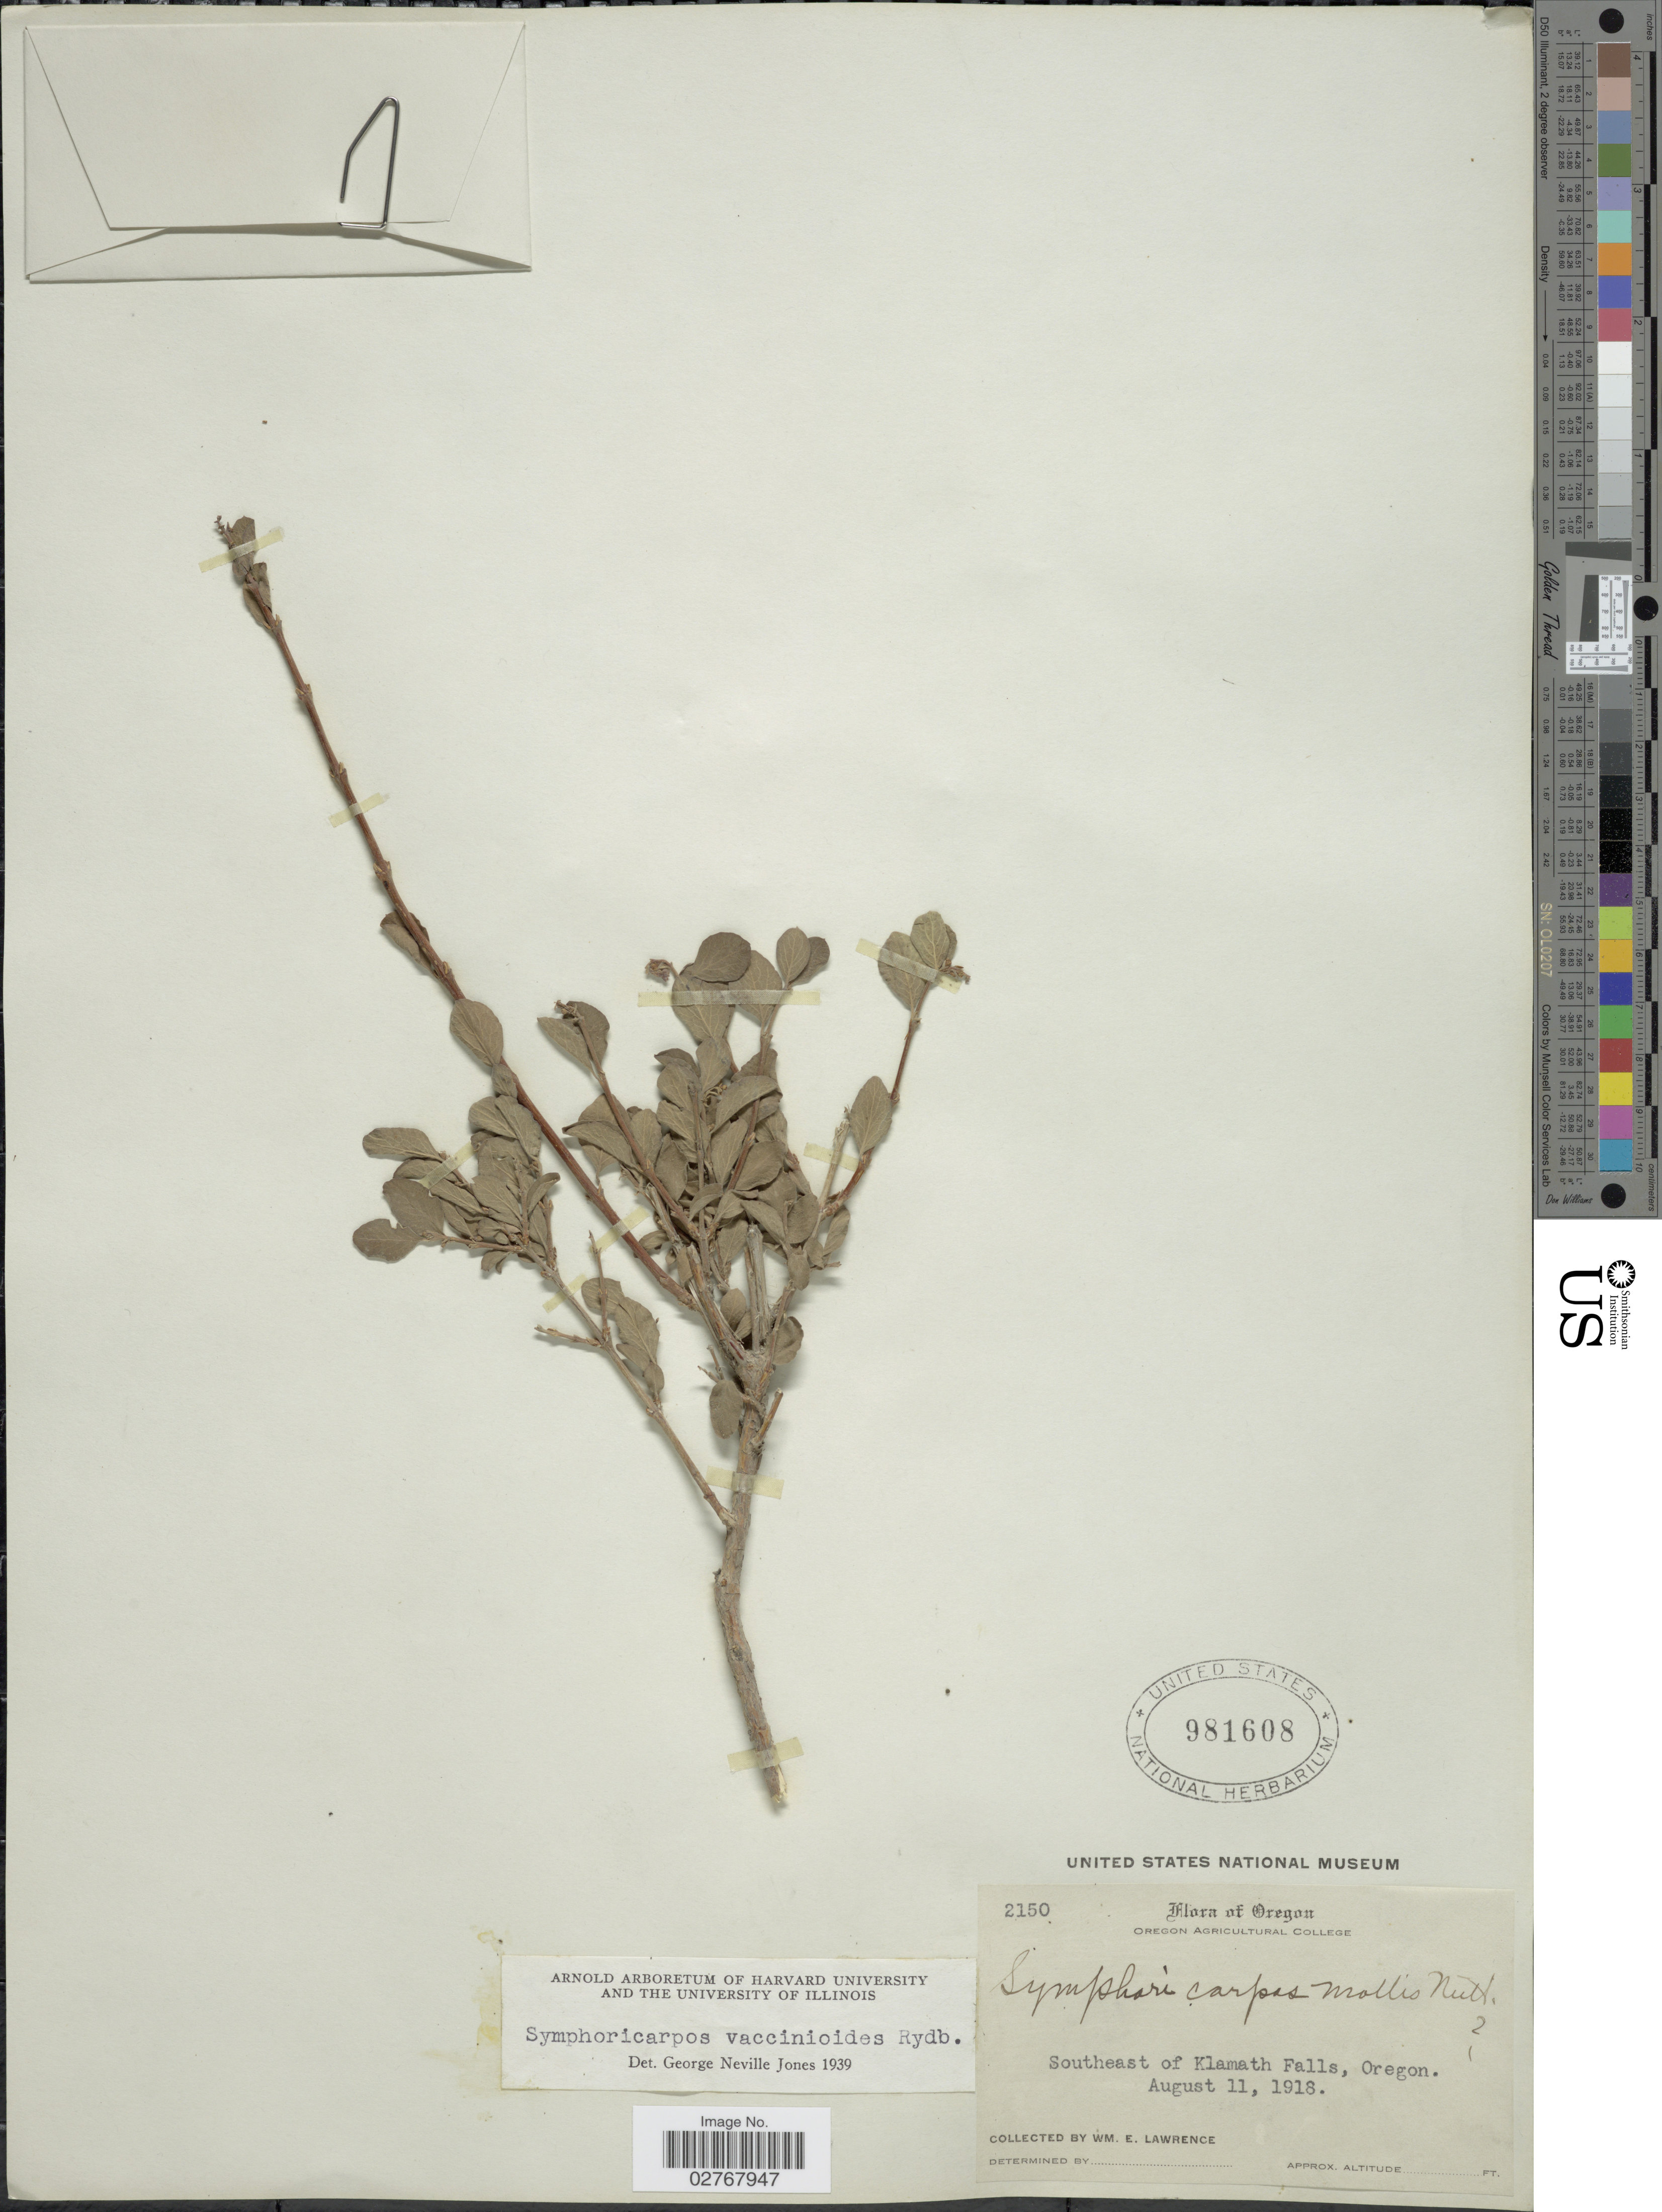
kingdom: Plantae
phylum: Tracheophyta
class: Magnoliopsida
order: Dipsacales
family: Caprifoliaceae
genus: Symphoricarpos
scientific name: Symphoricarpos vaccinioides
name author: Rydb.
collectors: W. Lawrence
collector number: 2150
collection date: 1918-08-11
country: United States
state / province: Oregon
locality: Southeast of Klamath Falls.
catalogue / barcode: US 981608